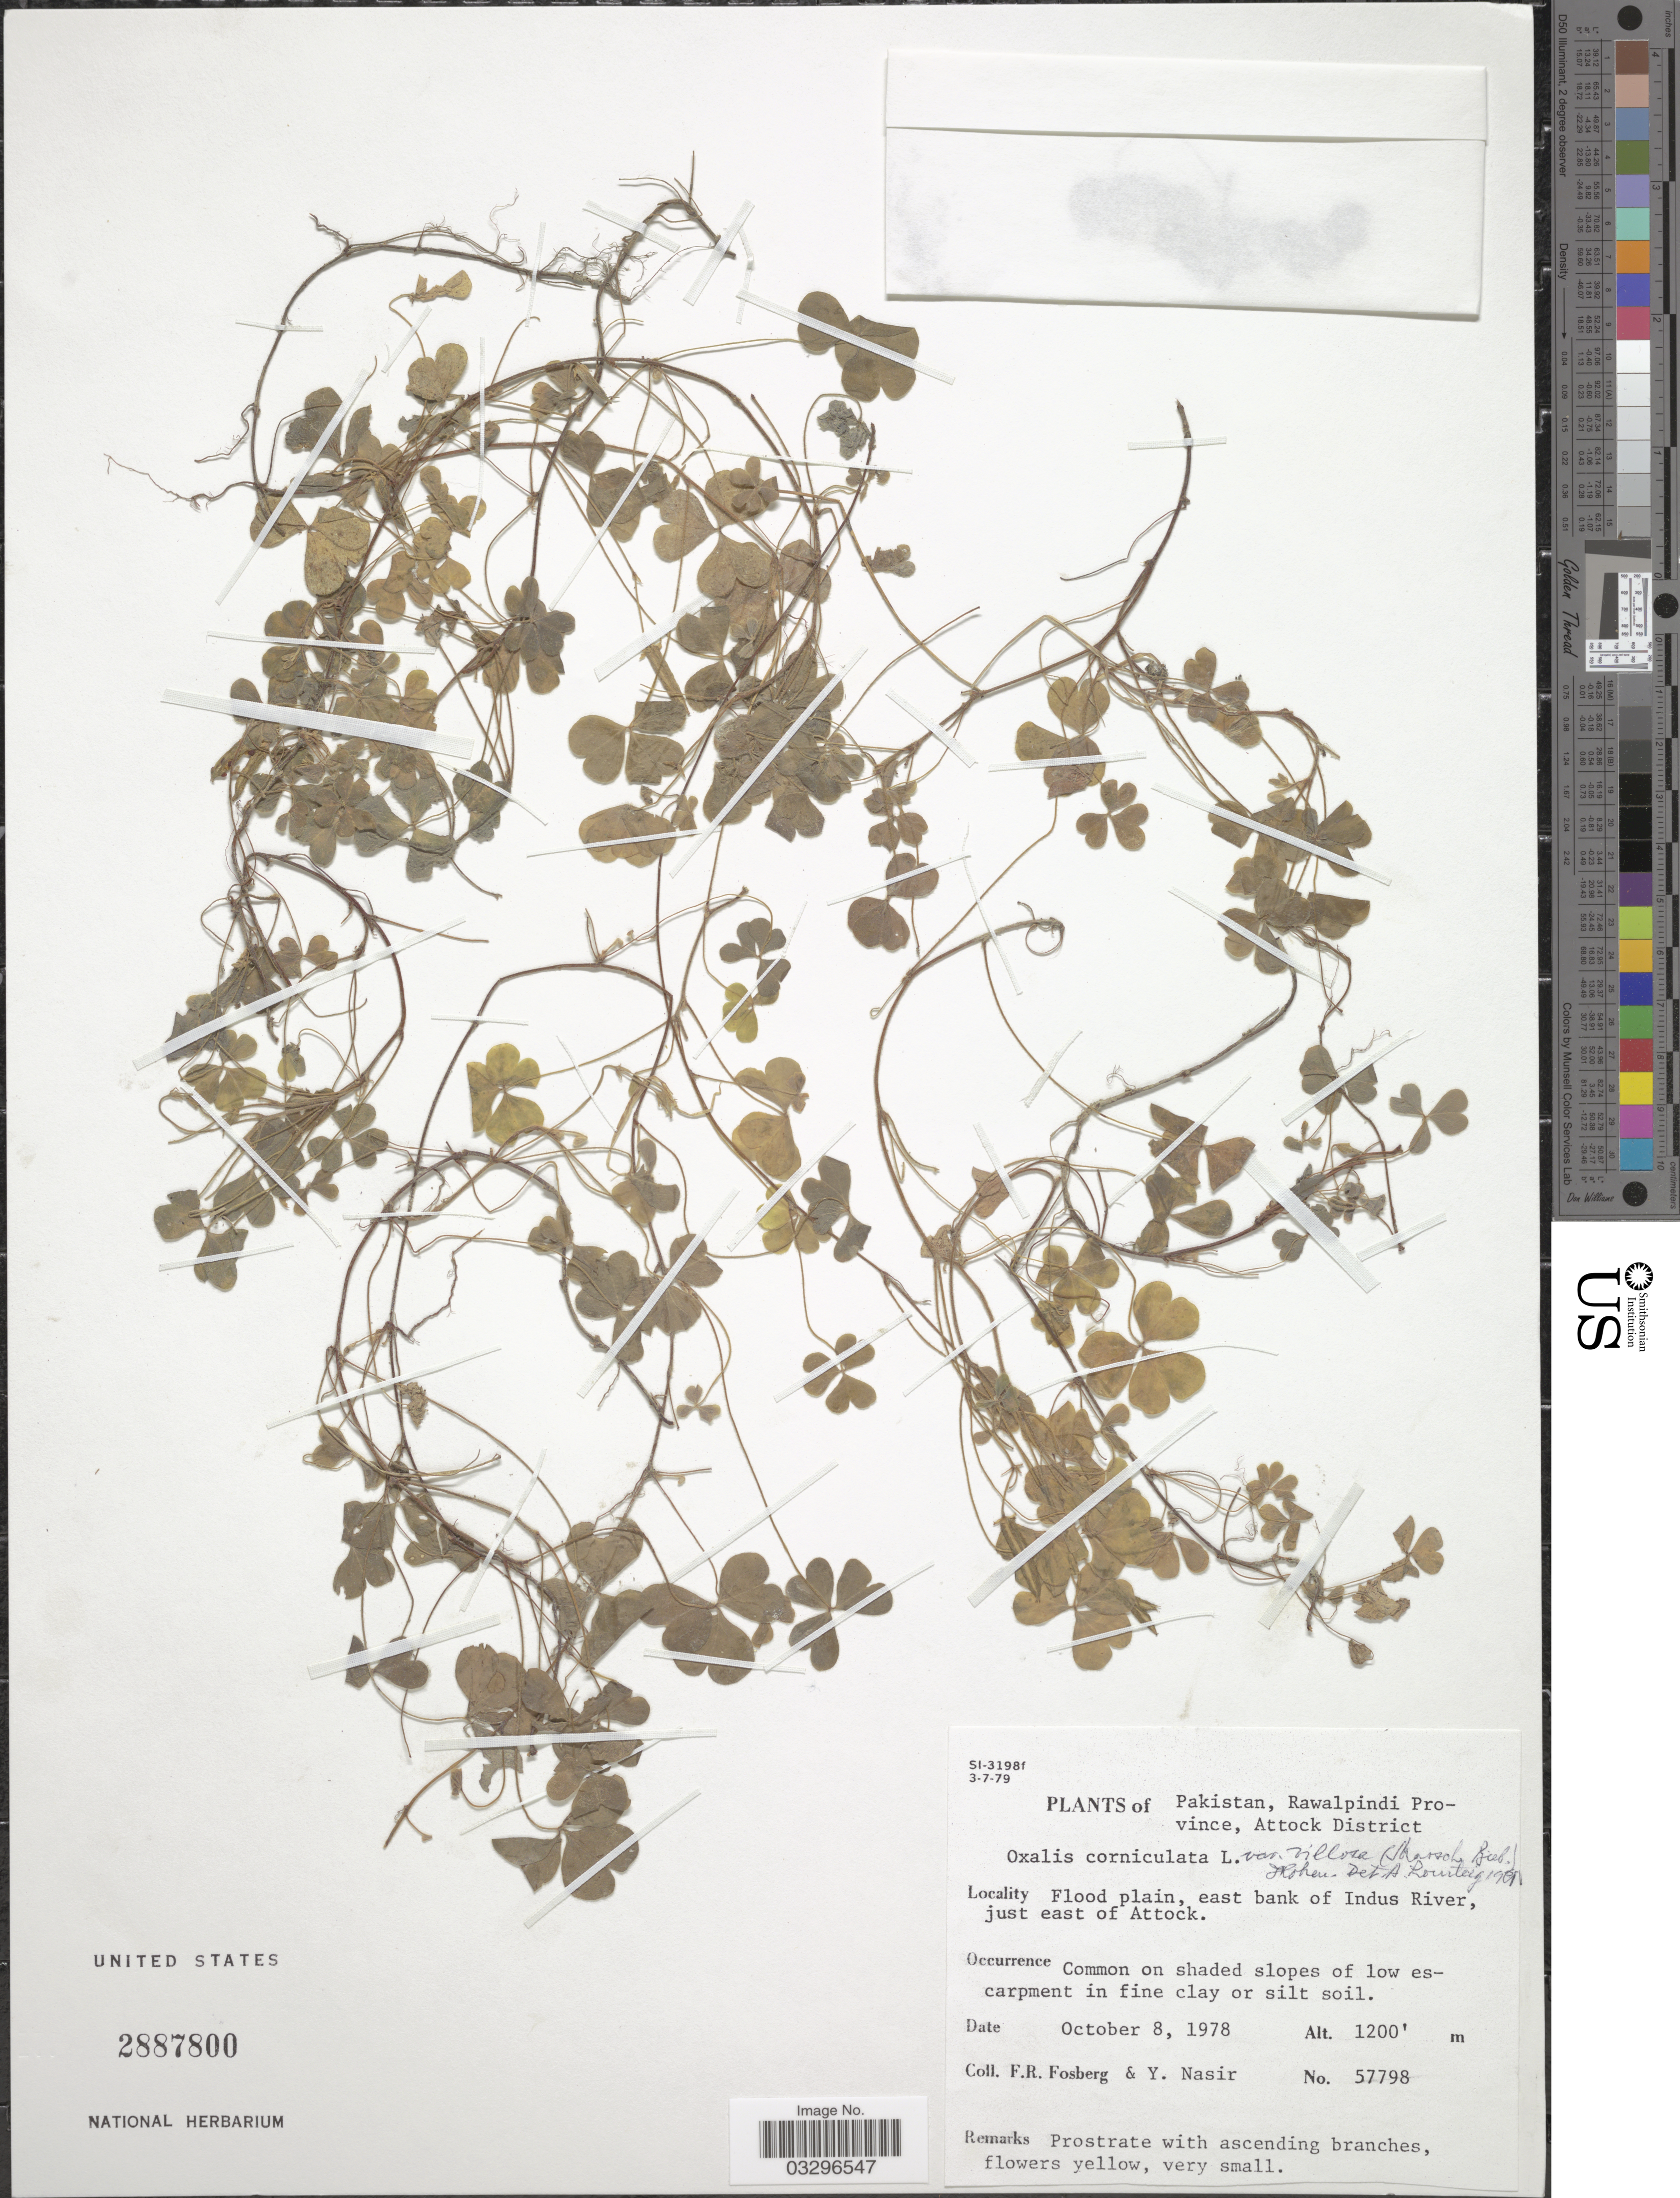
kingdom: Plantae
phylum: Tracheophyta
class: Magnoliopsida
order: Oxalidales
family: Oxalidaceae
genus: Oxalis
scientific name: Oxalis corniculata var. villosa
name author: (M. Bieb.) Hohen.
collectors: F. R. Fosberg & Y. Nasir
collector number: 57798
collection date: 1978-10-08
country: Pakistan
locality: Rawalpindi Province, Attock District. Flood plain, east bank of Indus River, just east of Attock.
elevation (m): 366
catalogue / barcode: US 2887800